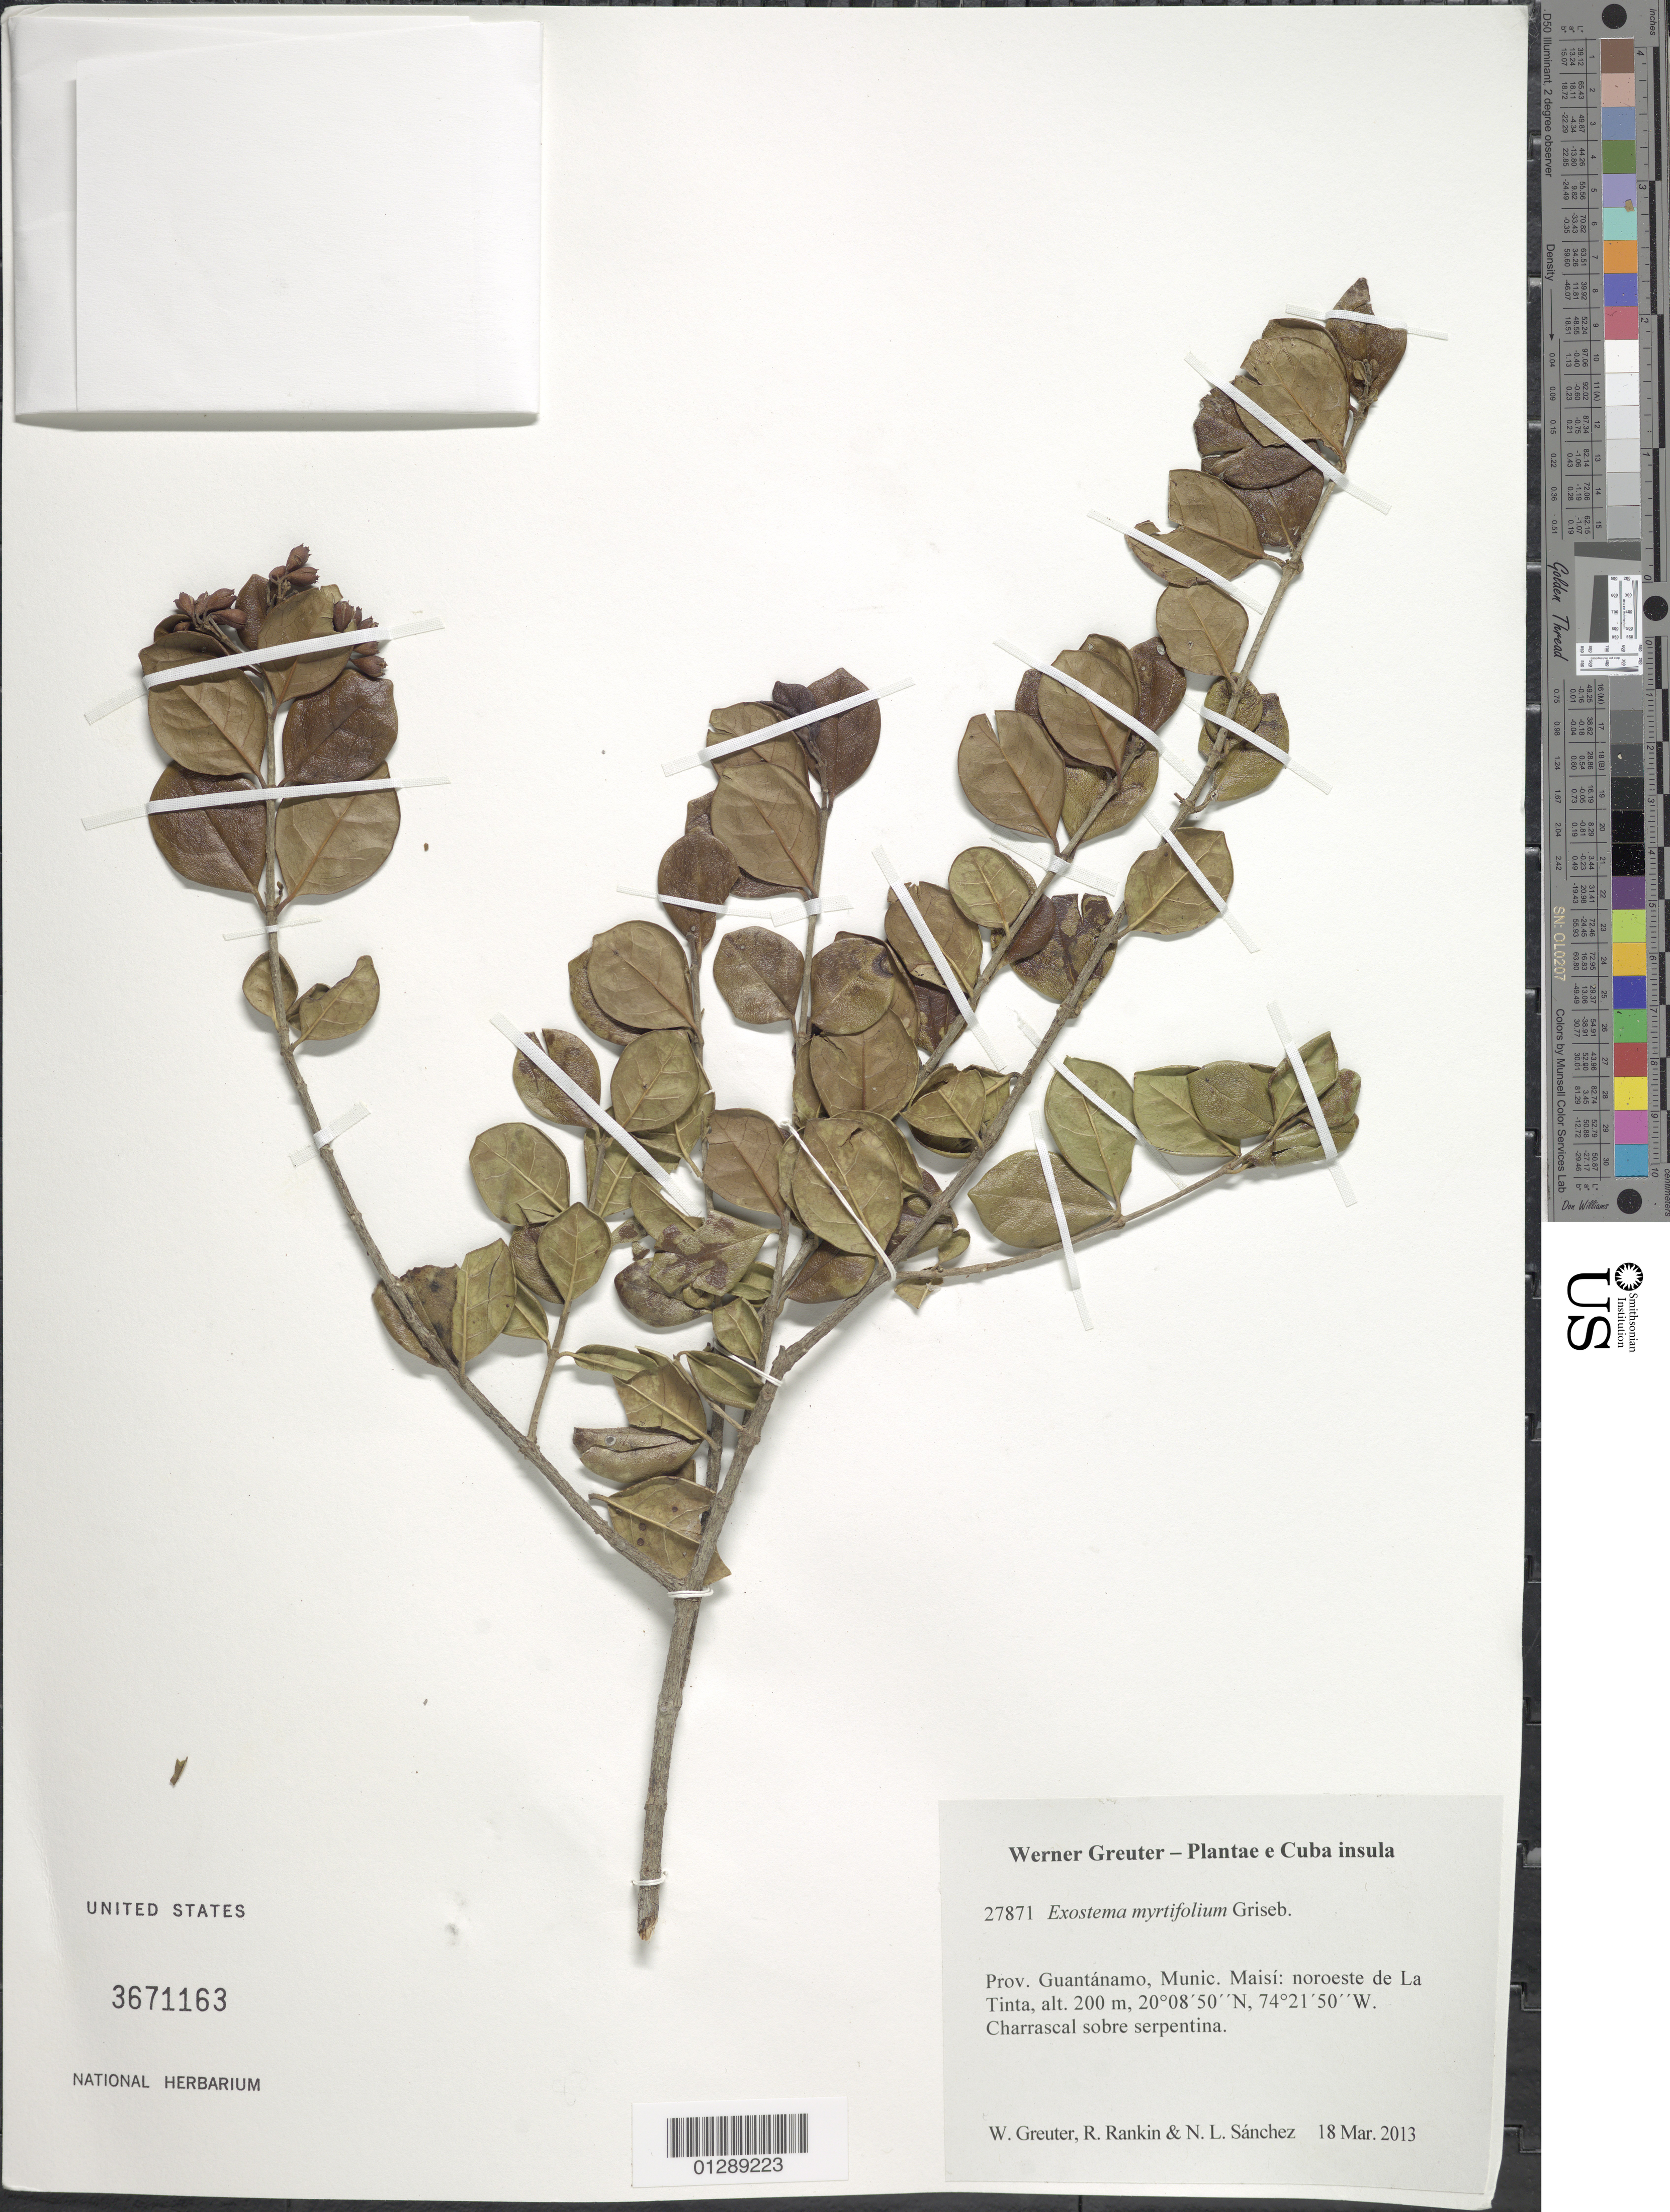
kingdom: Plantae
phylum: Tracheophyta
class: Magnoliopsida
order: Gentianales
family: Rubiaceae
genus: Exostema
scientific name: Exostema myrtifolium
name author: Griseb.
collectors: W. R. Greuter, R. Rankin Rodriguez & N. Sanchez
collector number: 27871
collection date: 2013-03-18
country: Cuba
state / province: Guantanamo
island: Cuba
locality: Munic. Maisí: noroeste de La Tinta.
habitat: Charascal sobre serpentina.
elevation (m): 200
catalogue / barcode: US 3671163